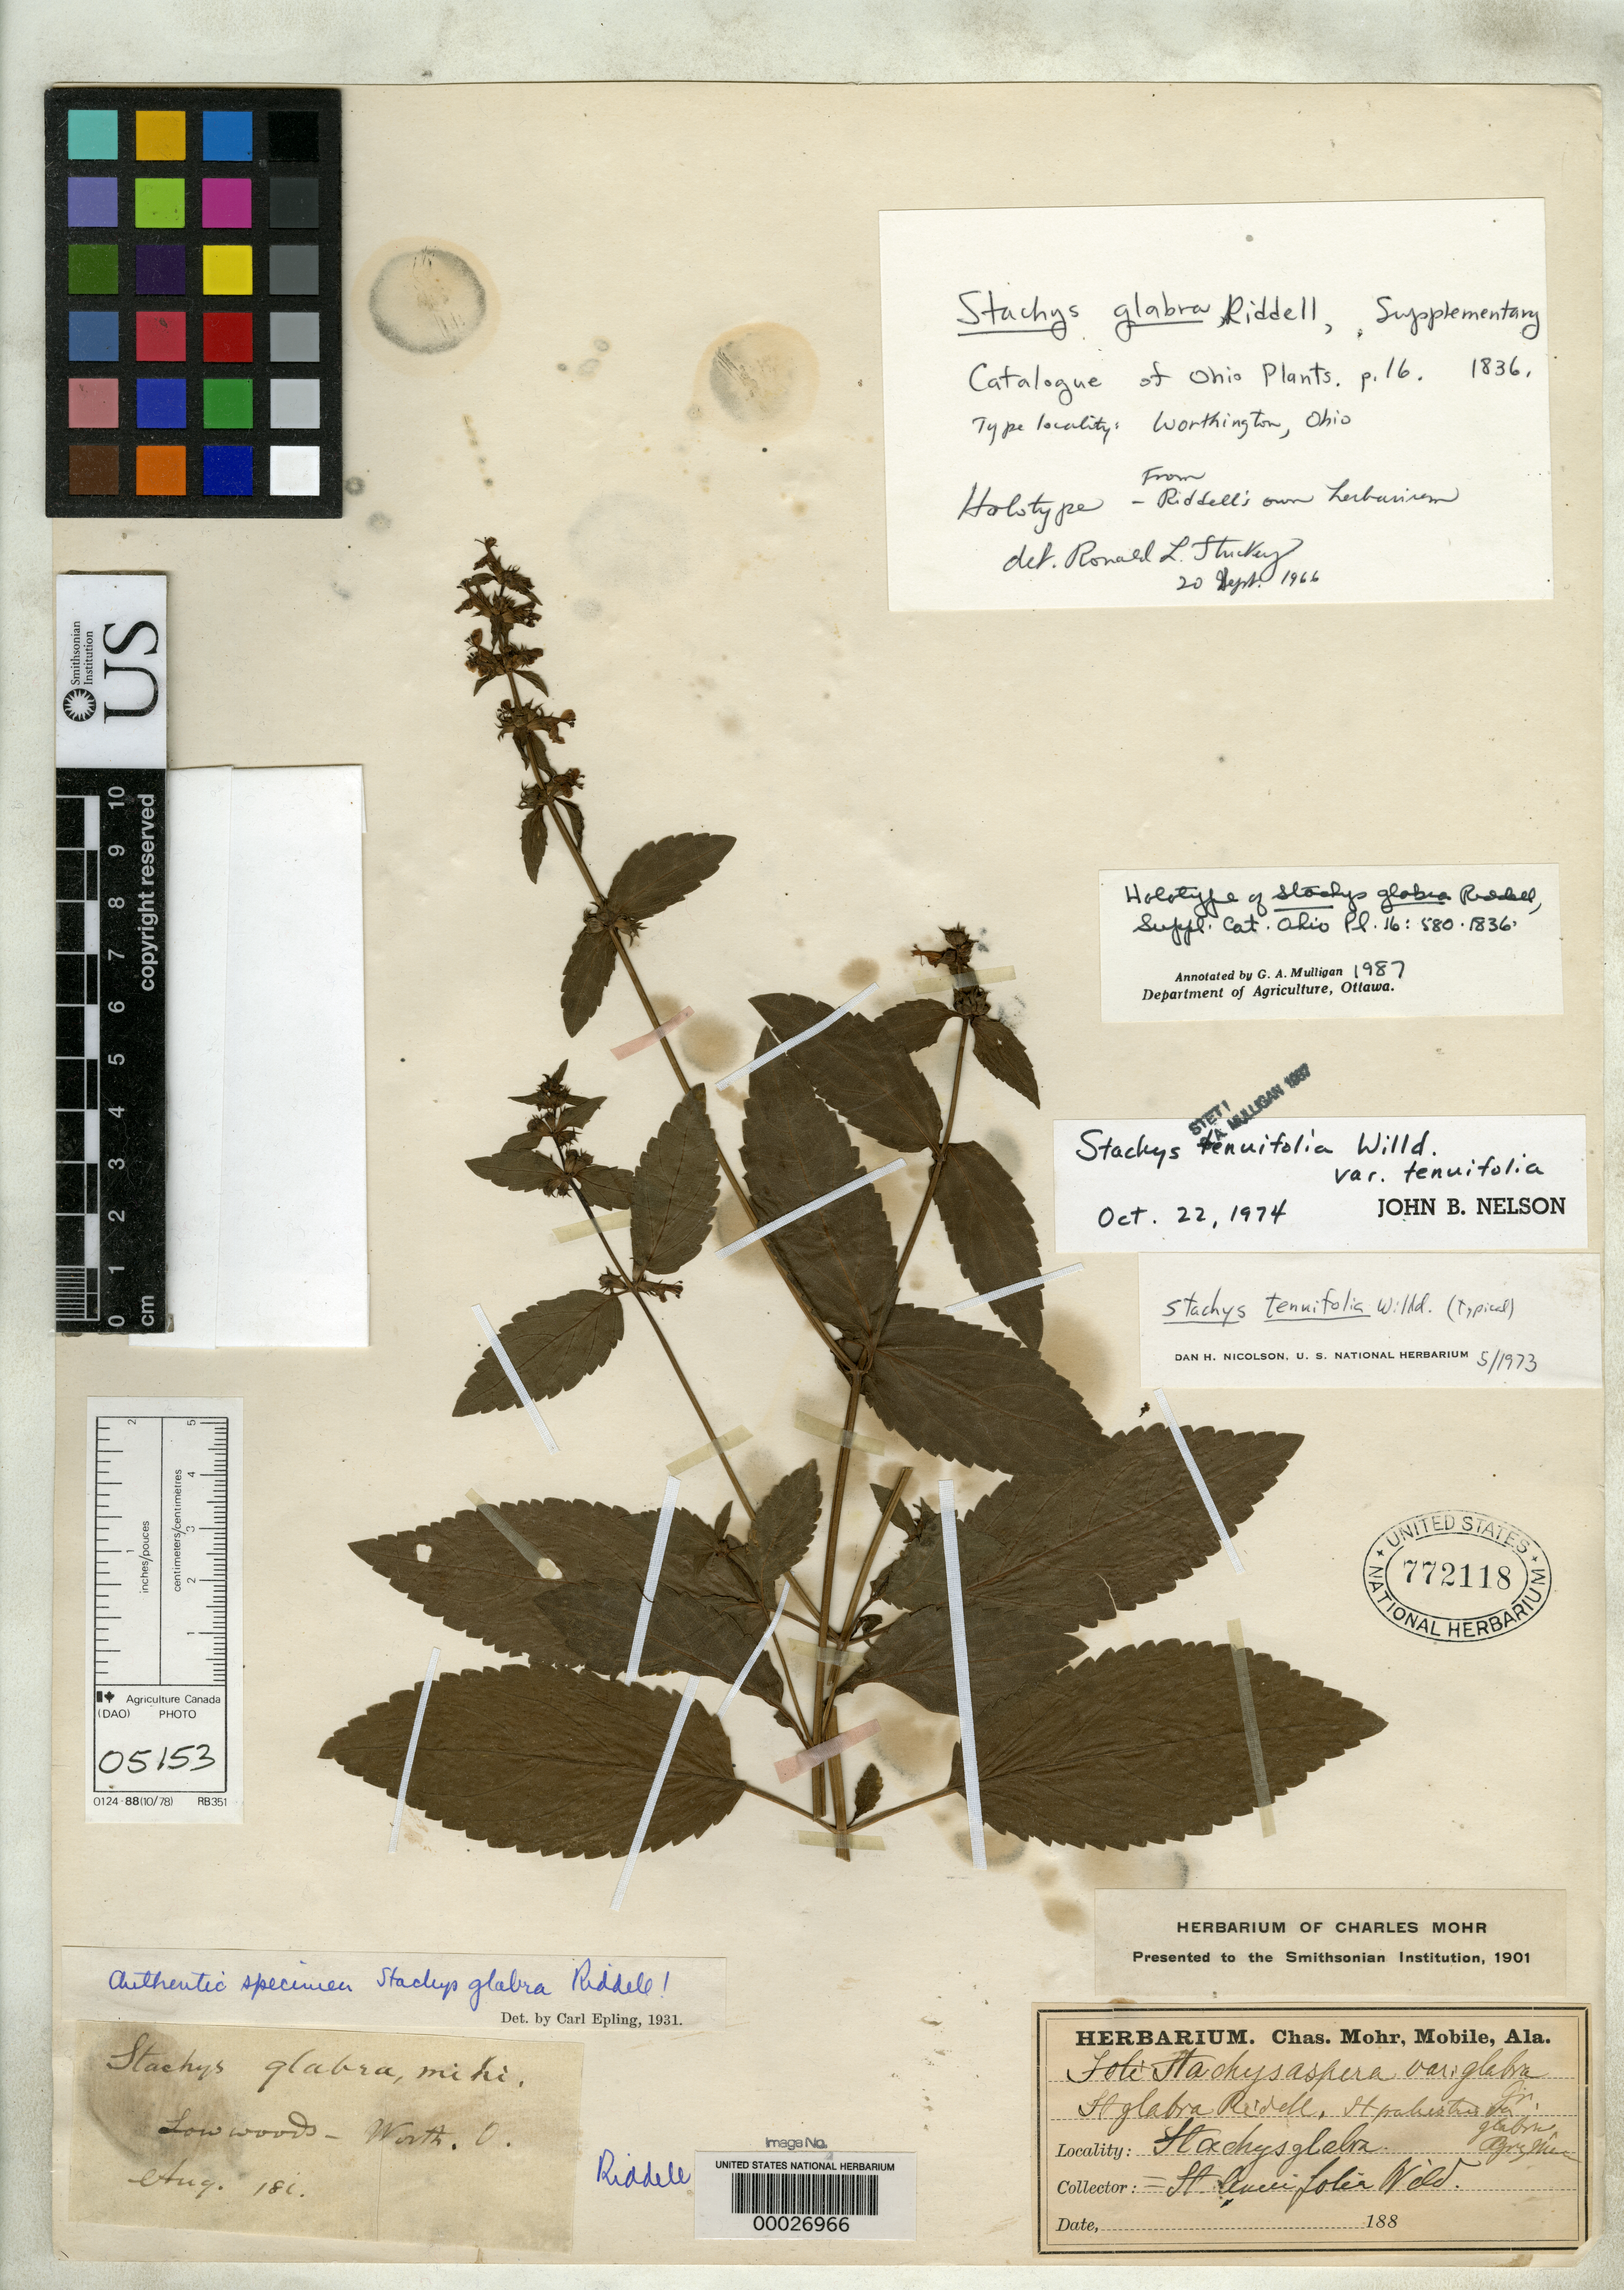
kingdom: Plantae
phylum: Tracheophyta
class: Magnoliopsida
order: Lamiales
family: Lamiaceae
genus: Stachys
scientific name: Stachys glabra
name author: Riddell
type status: Holotype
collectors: J. Riddell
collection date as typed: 18 Aug 188-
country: United States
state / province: Ohio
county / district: Franklin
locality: Worthington.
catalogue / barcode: US 772118